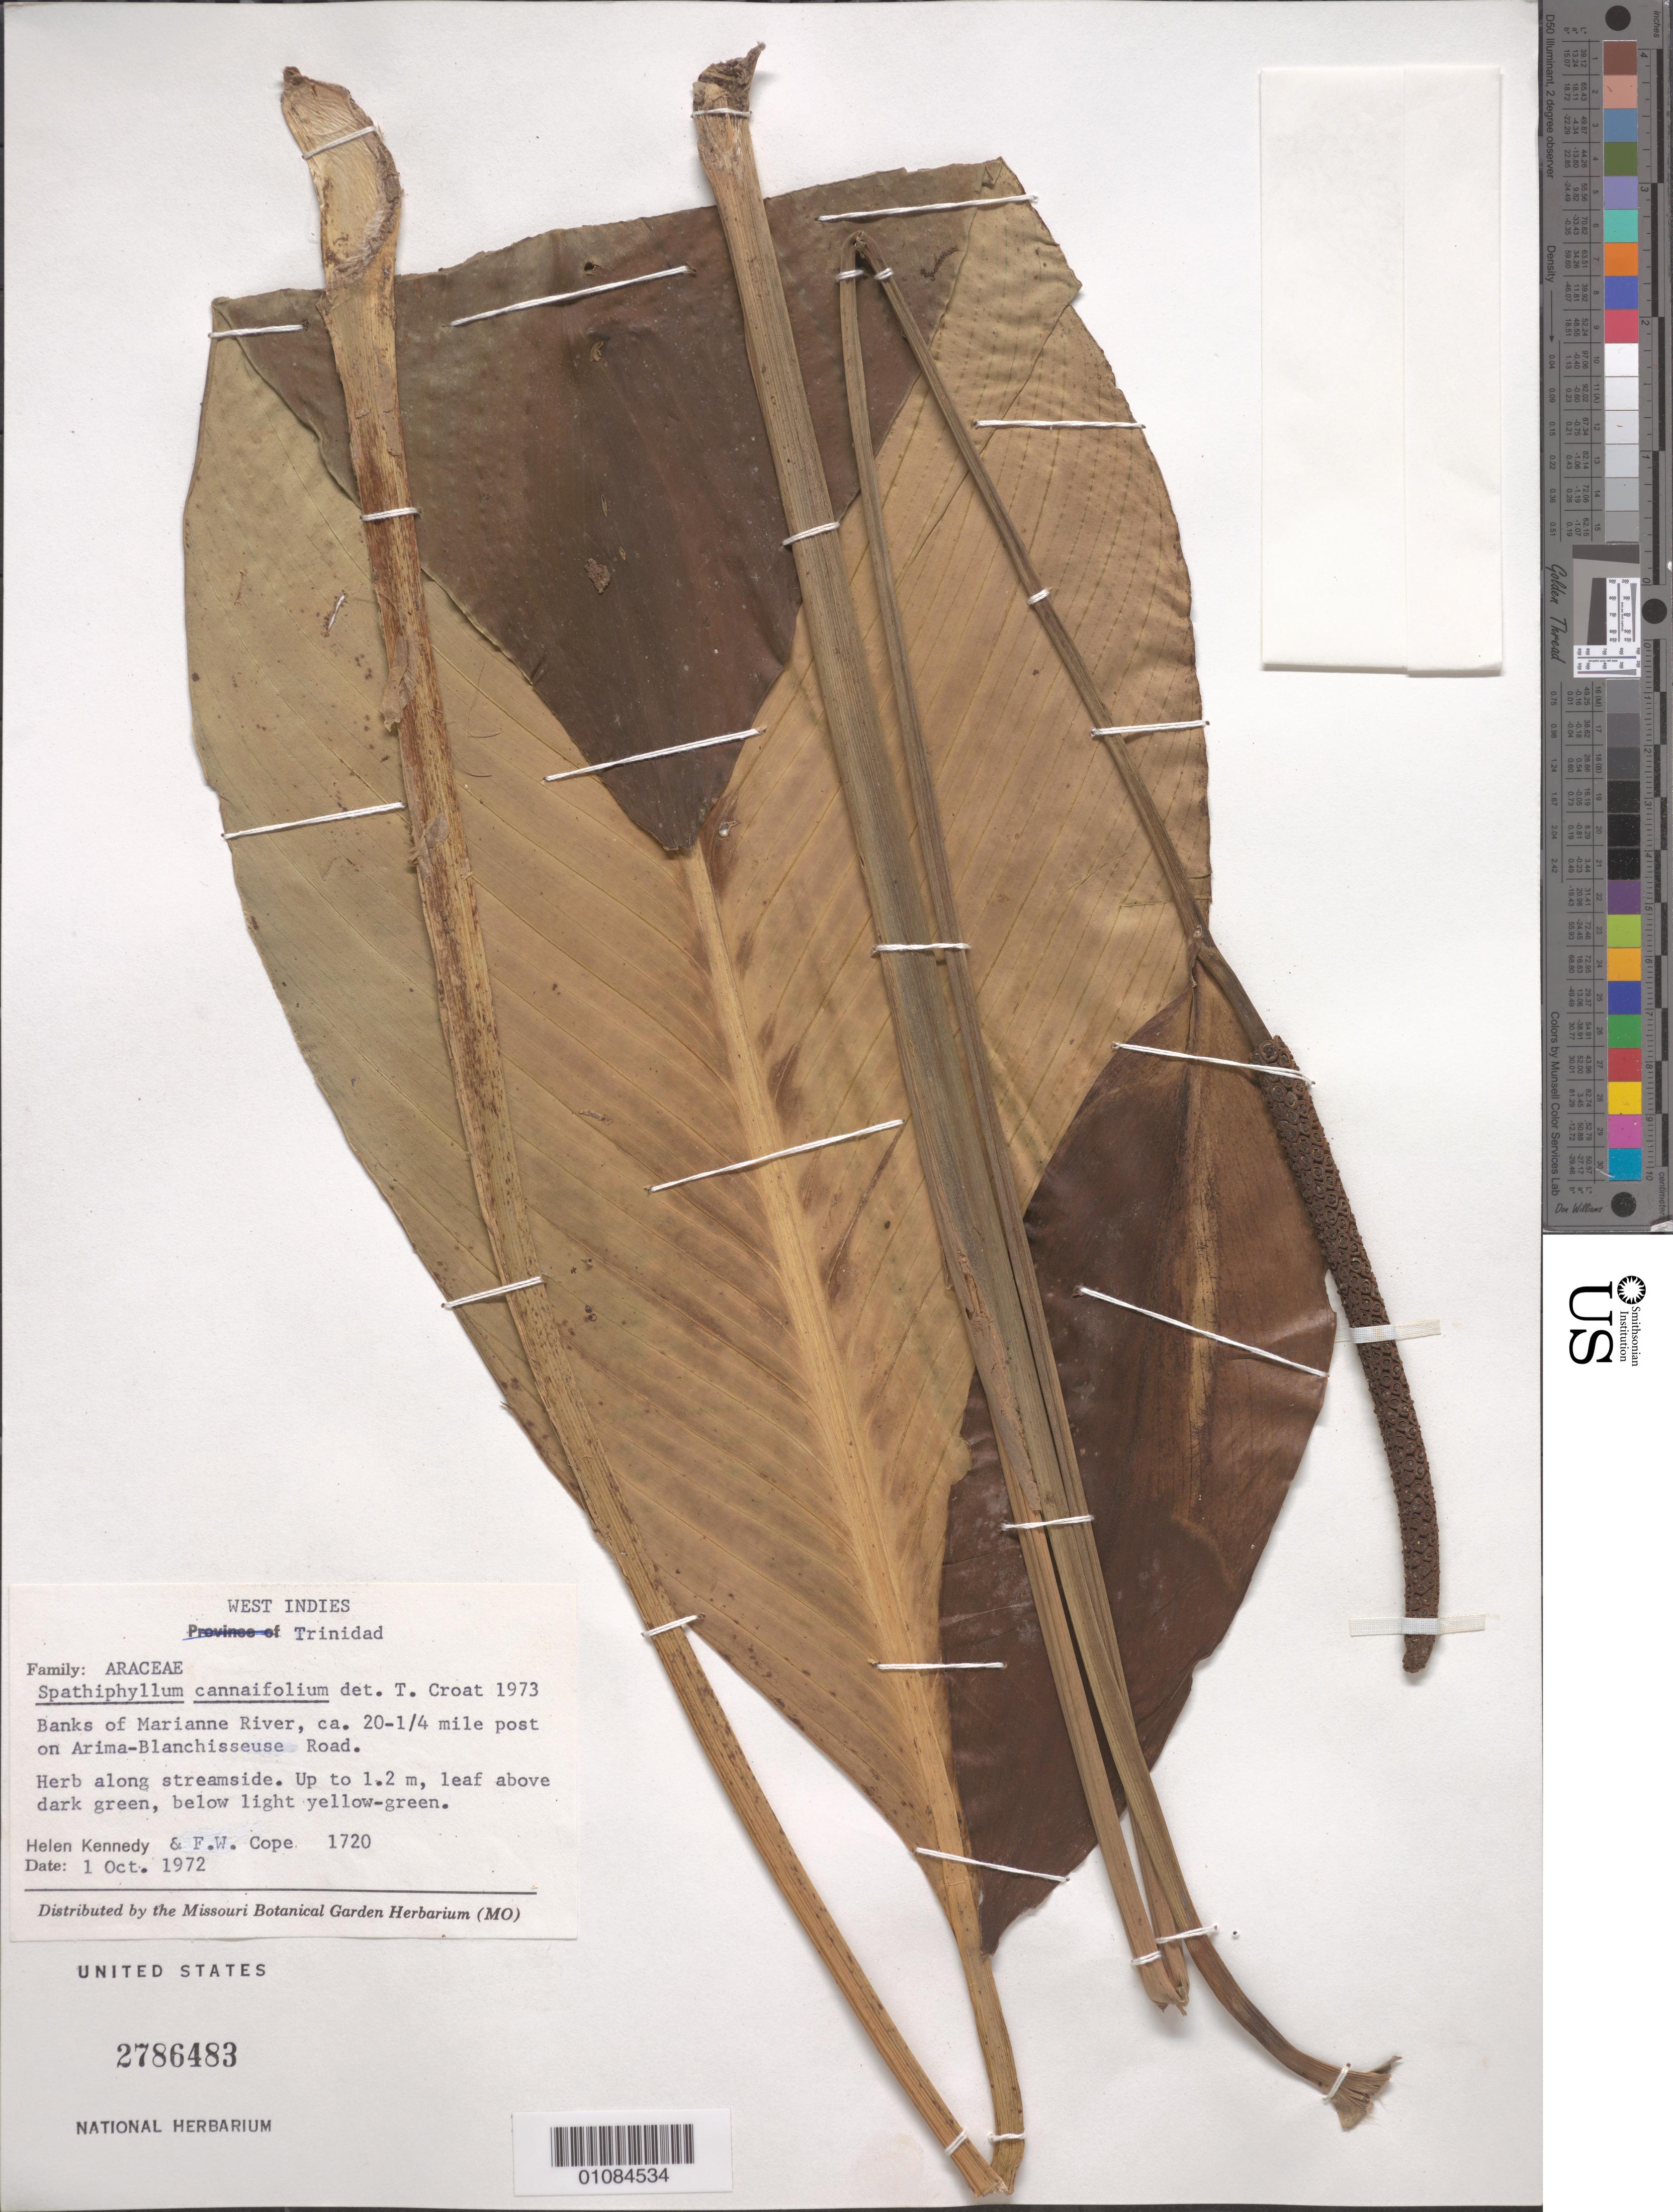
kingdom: Plantae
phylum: Tracheophyta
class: Liliopsida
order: Alismatales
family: Araceae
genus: Spathiphyllum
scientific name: Spathiphyllum cannifolium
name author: (Dryand. ex Sims) Schott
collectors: H. Kennedy & F. Cope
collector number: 1720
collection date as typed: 01 Oct 1972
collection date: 1972-10-01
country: Trinidad and Tobago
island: Trinidad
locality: Banks of Marianne River, ca. 20.25 mile post on Arima-Blanchisseuse Road.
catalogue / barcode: US 2786483